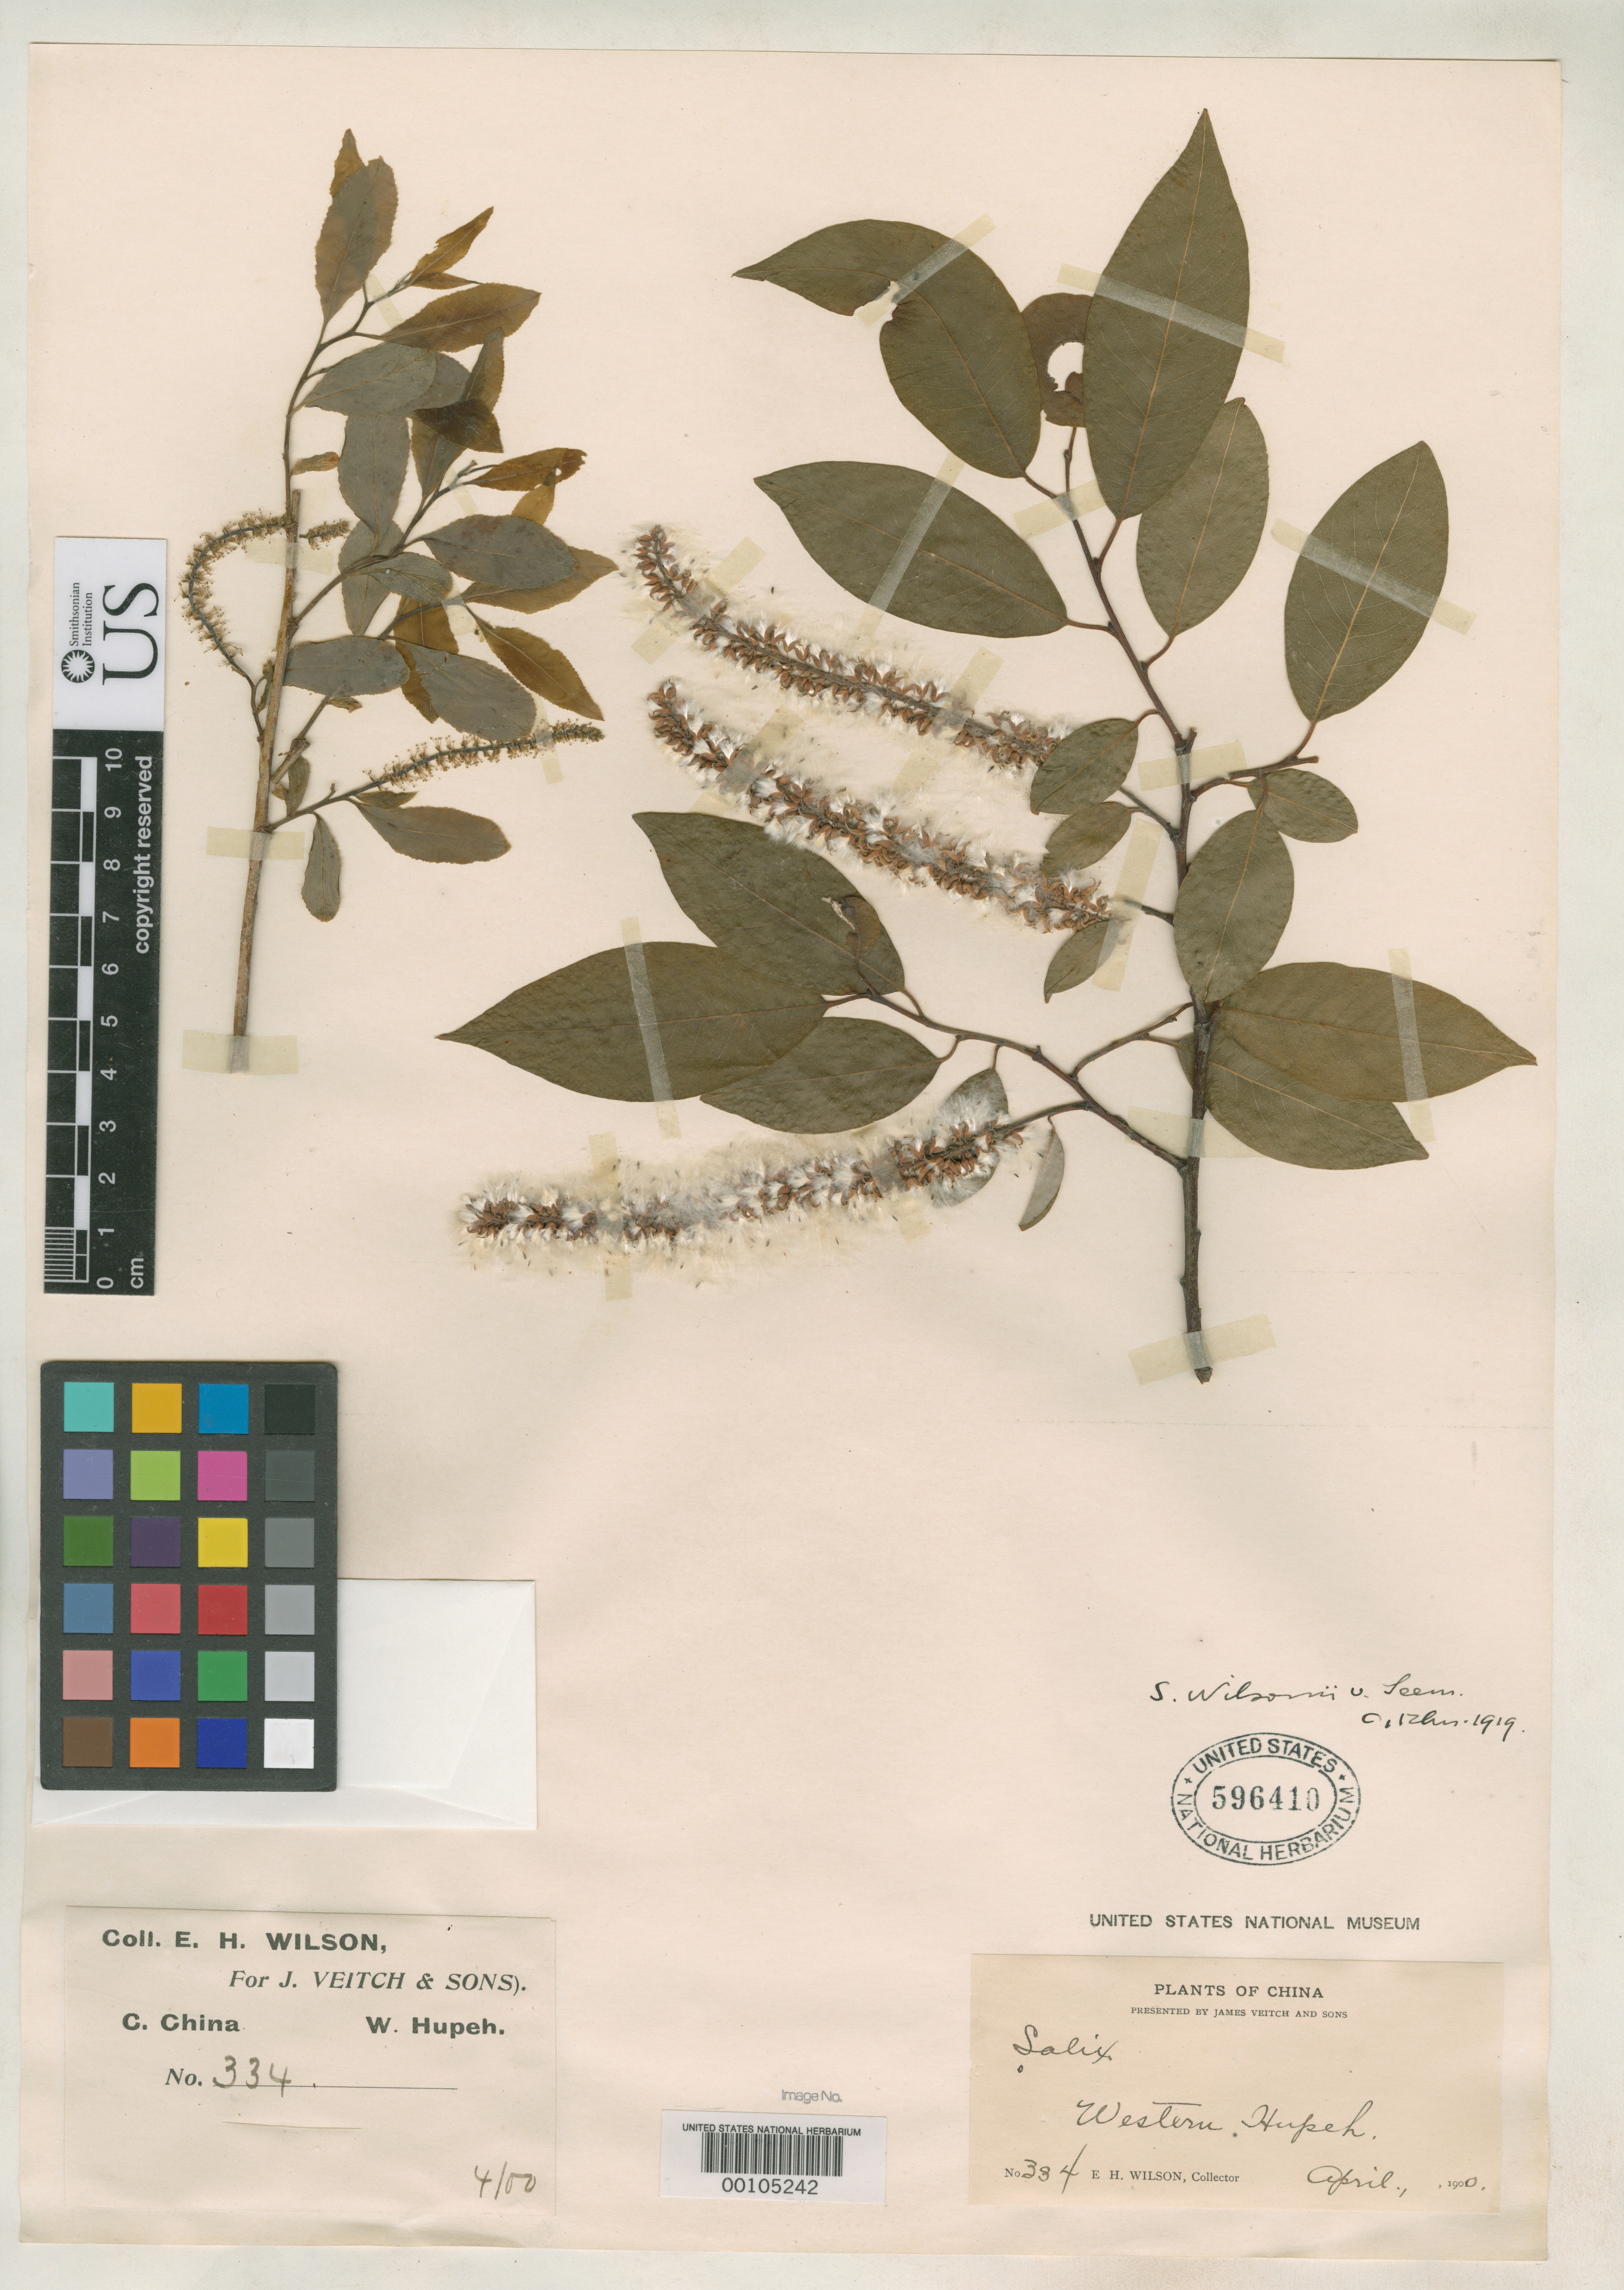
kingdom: Plantae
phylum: Tracheophyta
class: Magnoliopsida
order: Malpighiales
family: Salicaceae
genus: Salix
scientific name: Salix wilsonii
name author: Seemen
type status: Isosyntype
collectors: E. H. Wilson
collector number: Veitch Exped. 334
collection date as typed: Apr 1900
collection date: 1900-04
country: China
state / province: Hubei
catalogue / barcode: US 596410